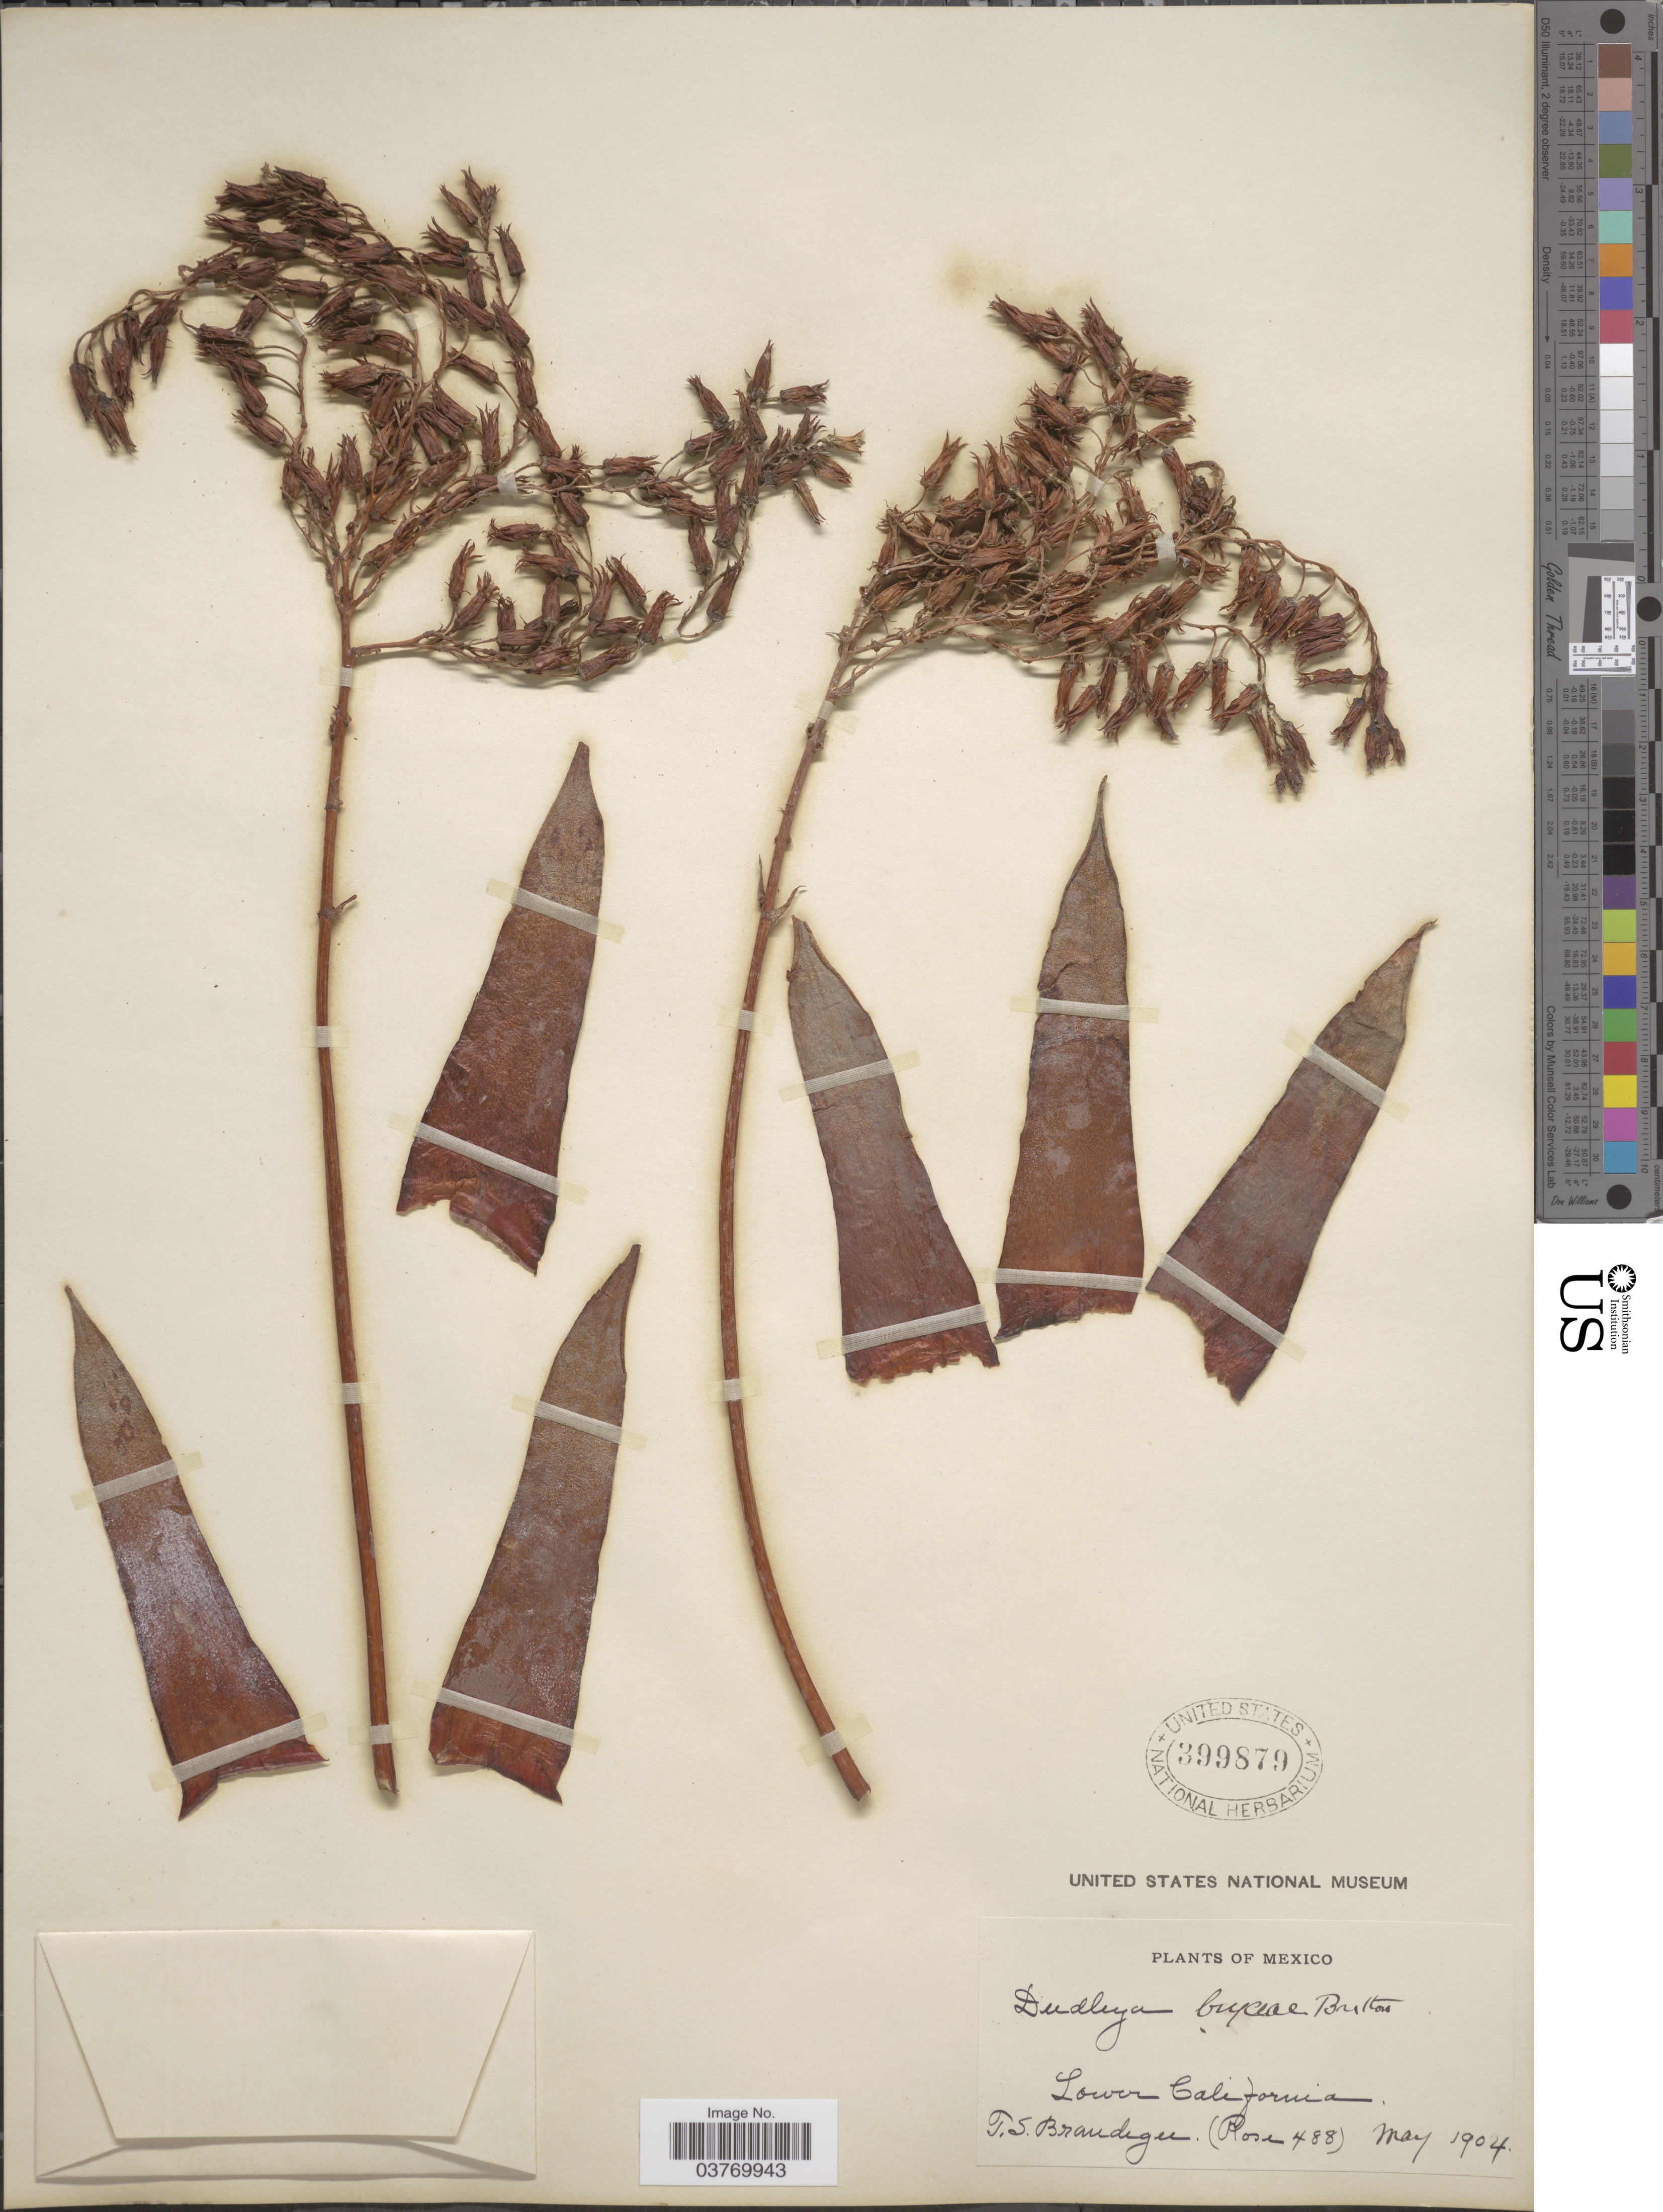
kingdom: Plantae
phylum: Tracheophyta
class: Magnoliopsida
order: Saxifragales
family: Crassulaceae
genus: Dudleya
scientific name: Dudleya bryceae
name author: Britton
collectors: T. S. Brandegee (herbarium)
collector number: Rose 488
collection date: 1904-05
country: Mexico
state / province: Baja California Norte / Baja California Sur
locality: Lower California.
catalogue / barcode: US 399879